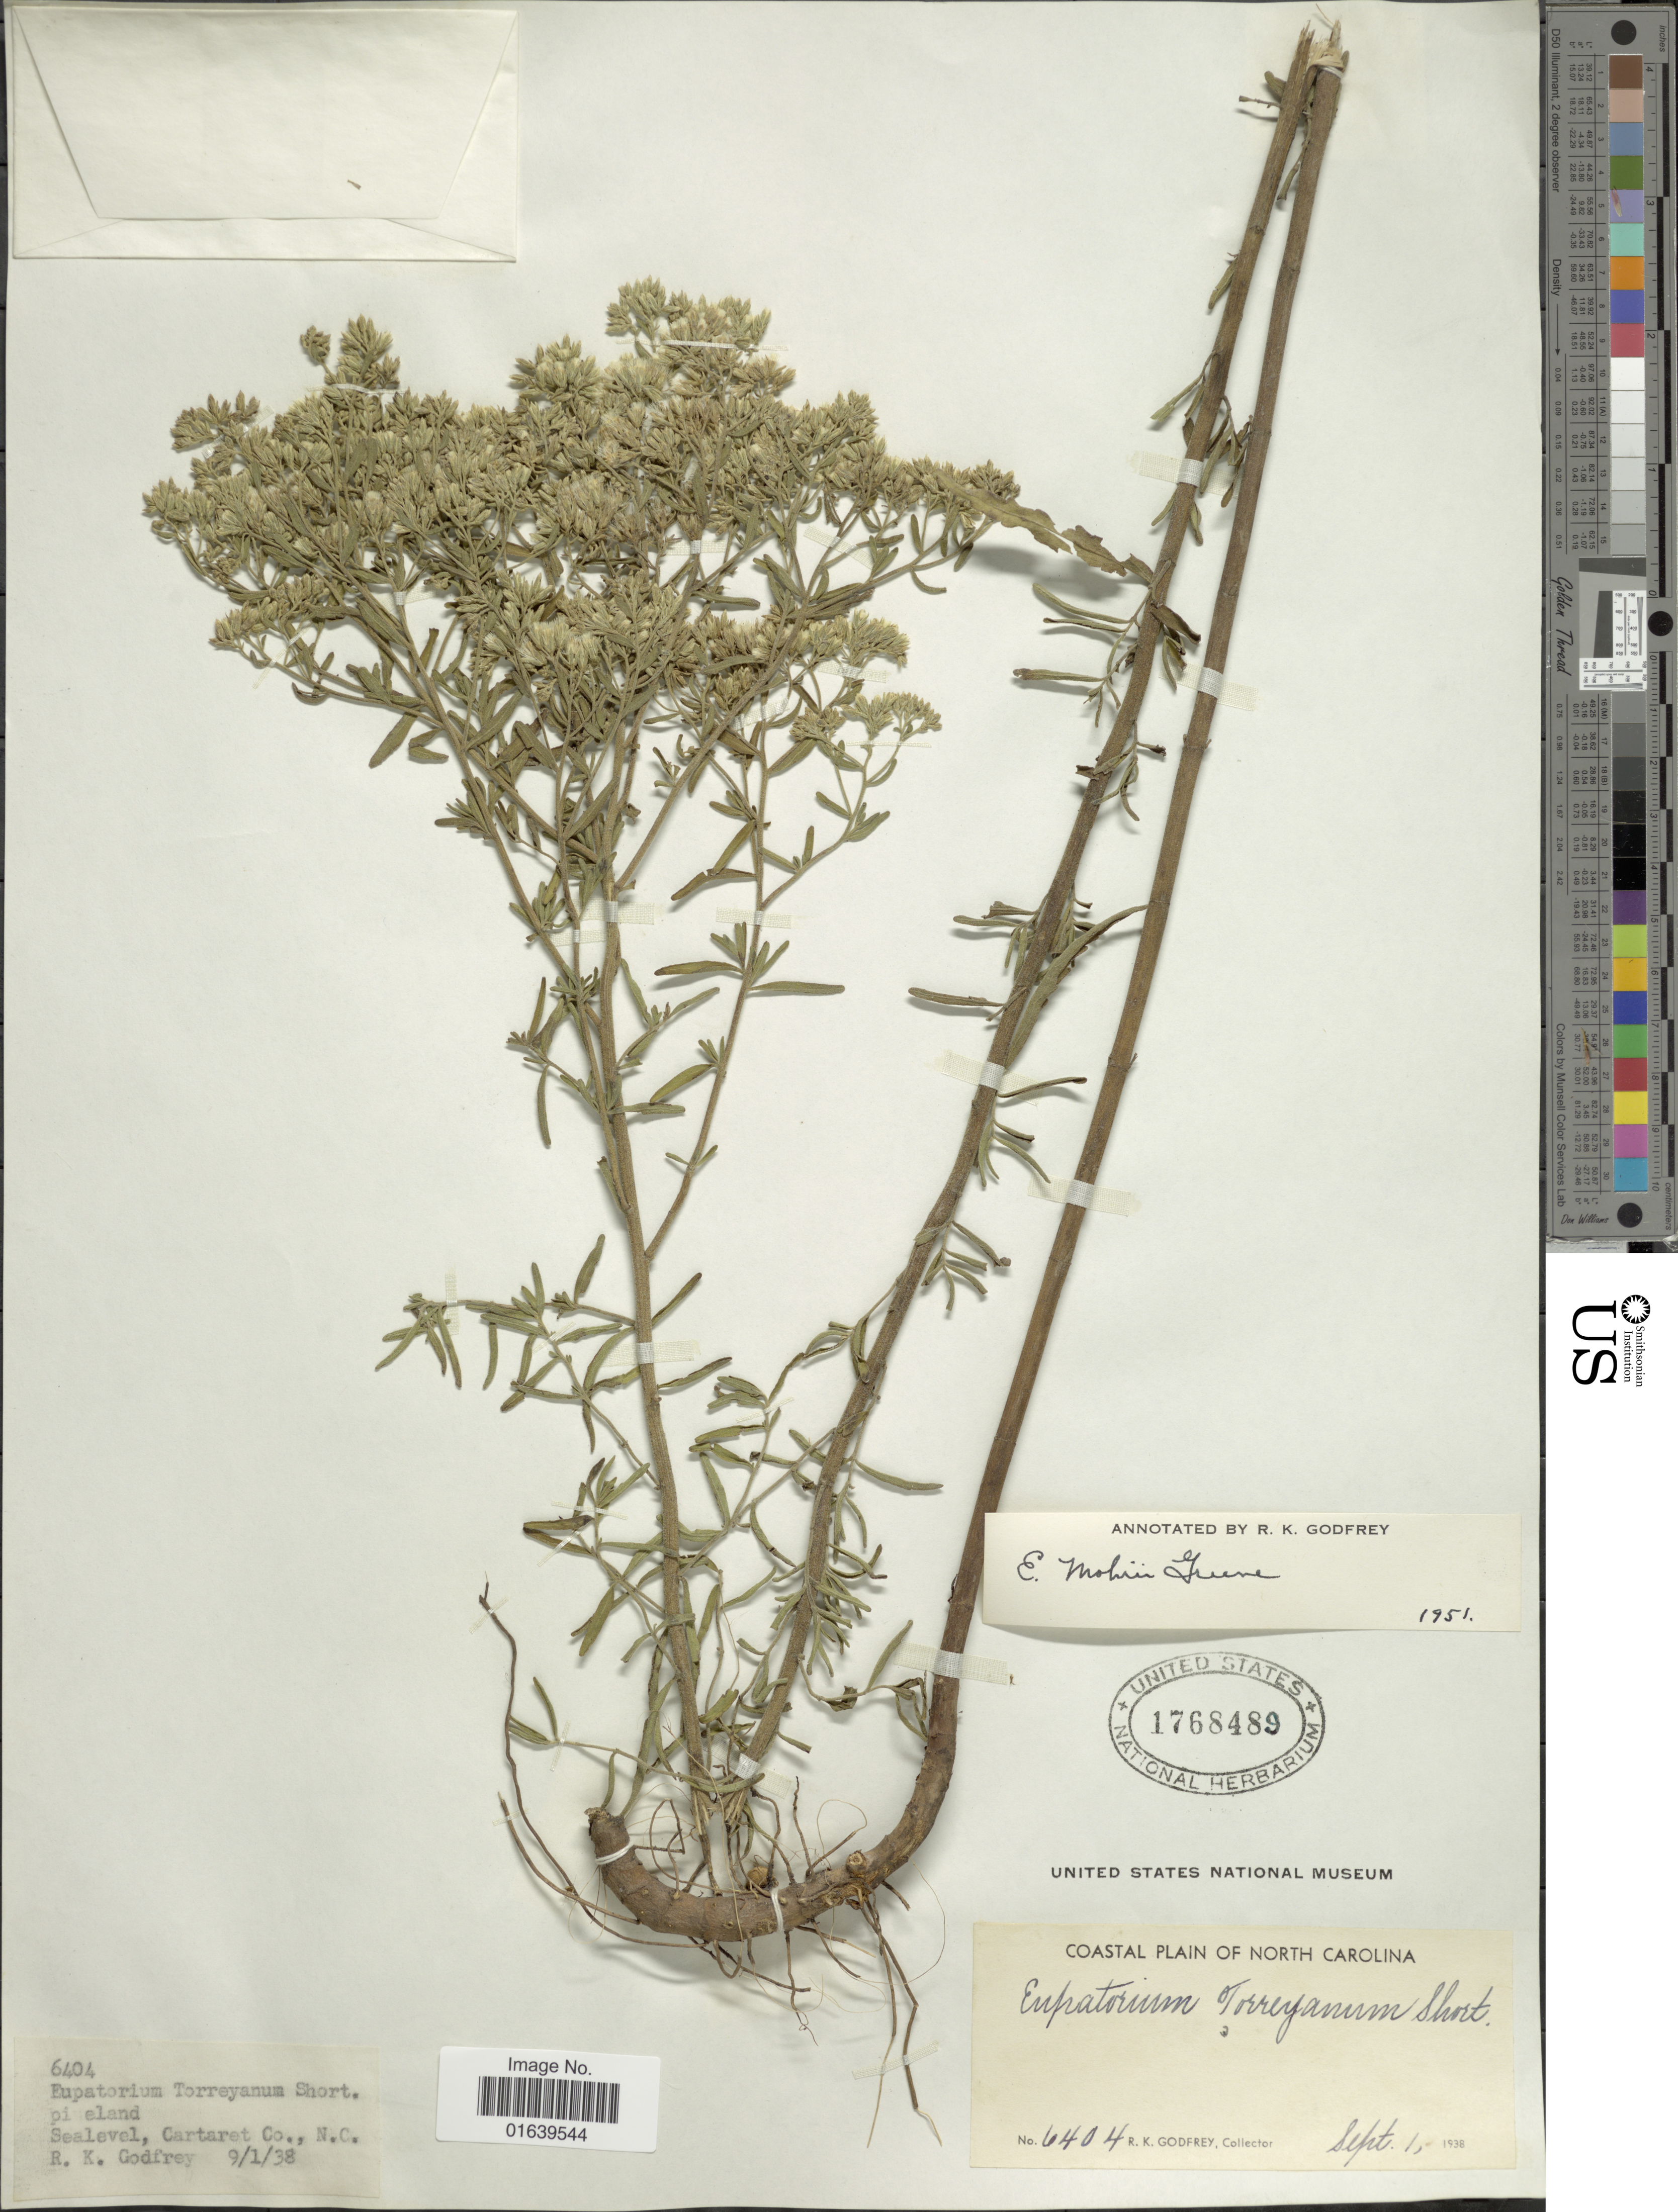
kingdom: Plantae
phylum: Tracheophyta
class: Magnoliopsida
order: Asterales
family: Asteraceae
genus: Eupatorium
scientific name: Eupatorium mohrii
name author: Greene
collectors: R. K. Godfrey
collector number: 6404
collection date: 1938-09-01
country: United States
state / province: North Carolina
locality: Pineland, Cartaret Co.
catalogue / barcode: US 1768489